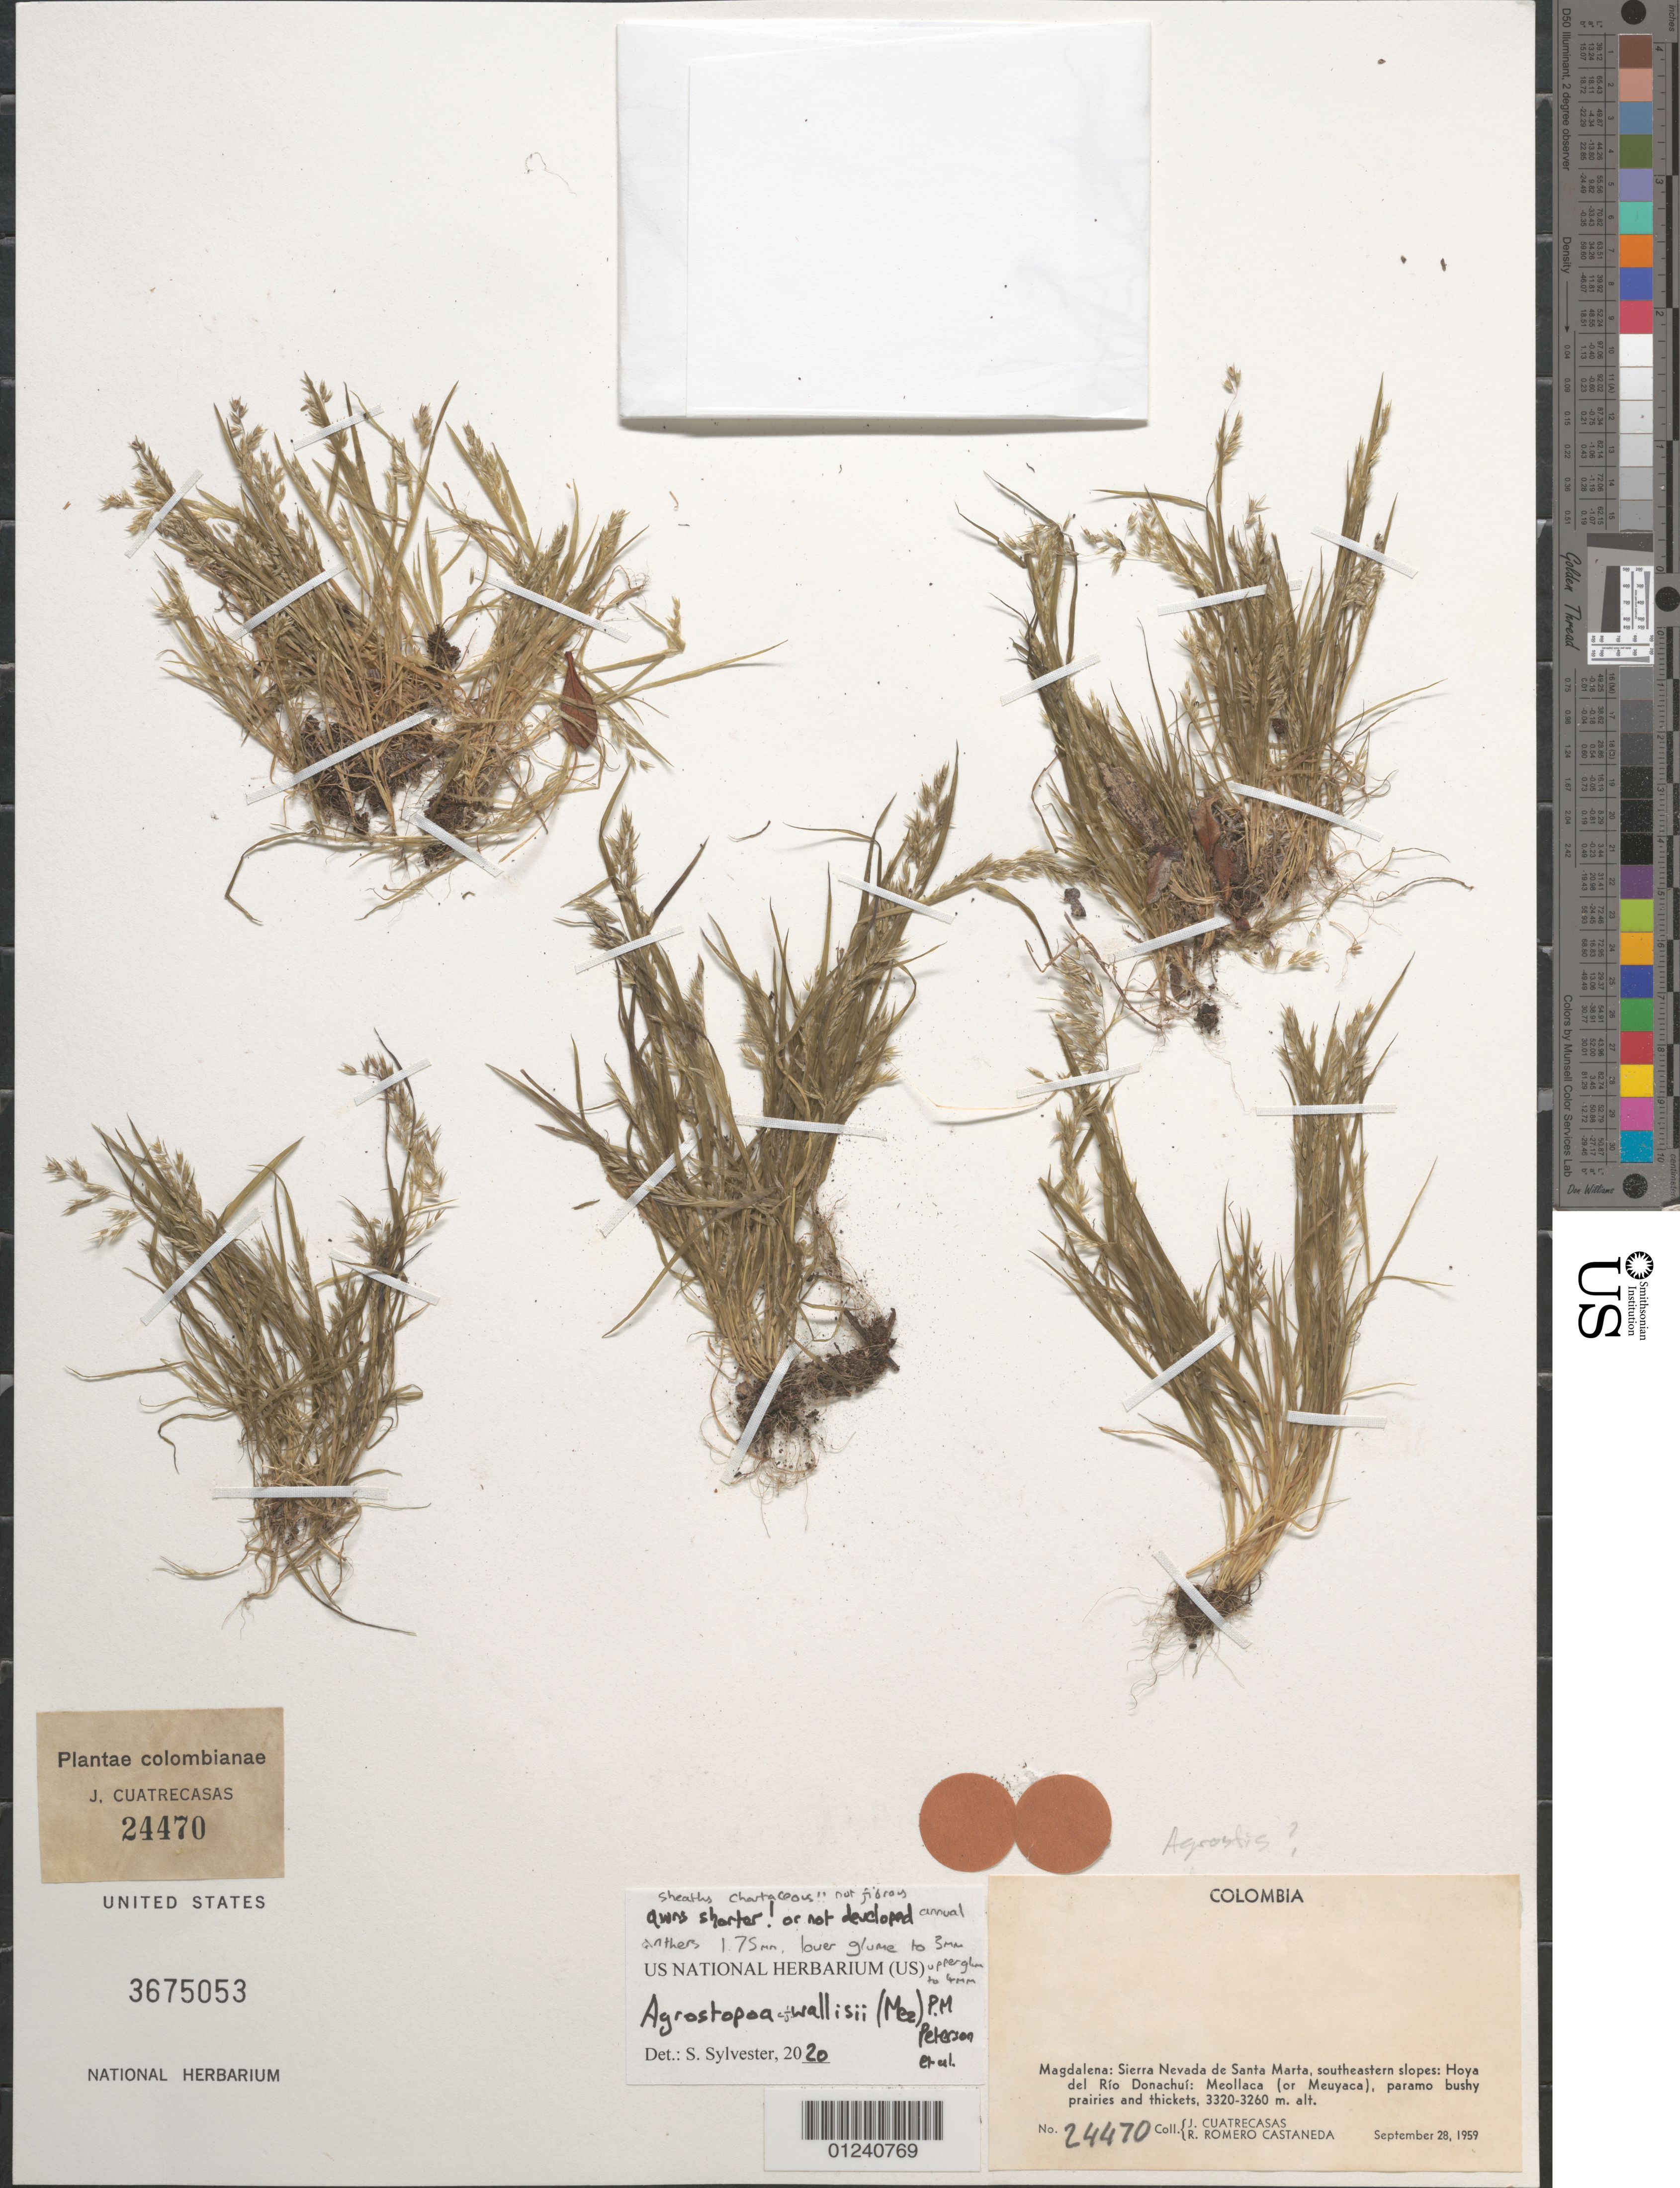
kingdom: Plantae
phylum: Tracheophyta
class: Liliopsida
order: Poales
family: Poaceae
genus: Agrostopoa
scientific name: Agrostopoa wallisii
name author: (Mez) P.M. Peterson & et al.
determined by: Sylvester, Steven P.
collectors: J. Cuatrecasas & R. Romero Castañeda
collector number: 24470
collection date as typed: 28 Sep 1959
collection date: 1959-09-28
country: Colombia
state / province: Magdalena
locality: Sierra Nevada de Santa Marta, SE slope, Hoya del Rio Donachui, Meollaca (or Meuyaca).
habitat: paramo bushy prairies and thickets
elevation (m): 3260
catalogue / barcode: US 3675053